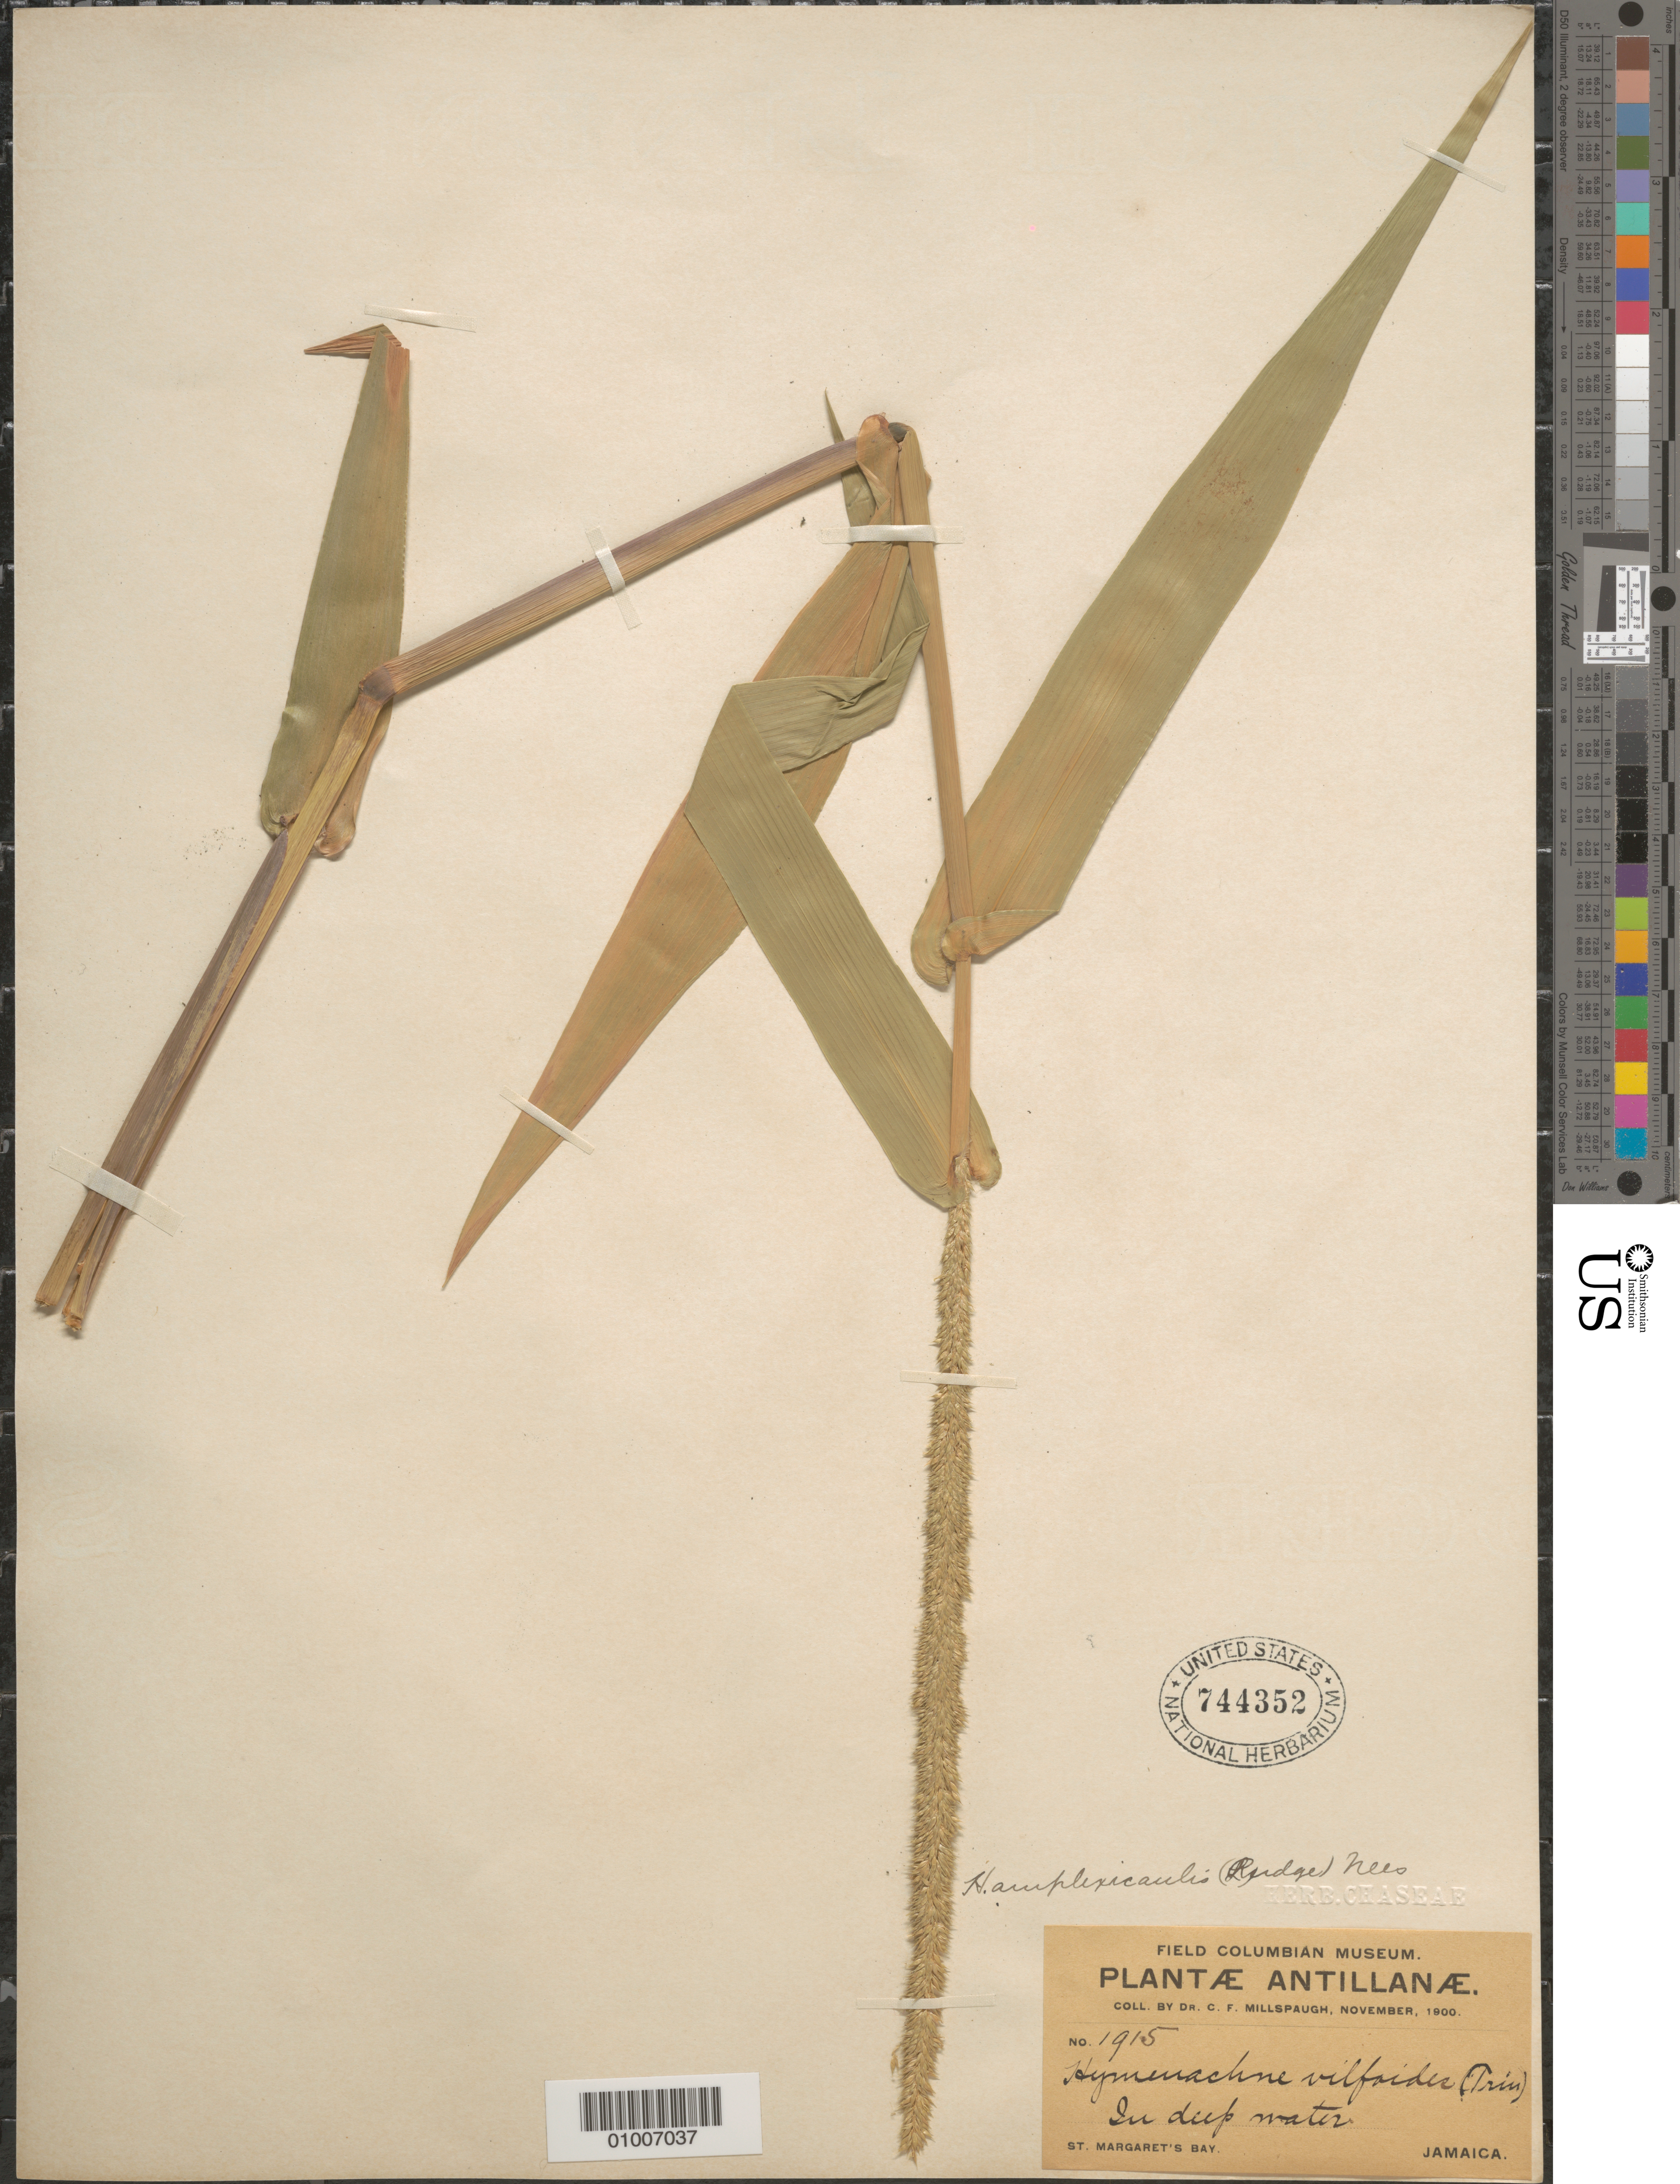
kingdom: Plantae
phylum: Tracheophyta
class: Liliopsida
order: Poales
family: Poaceae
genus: Hymenachne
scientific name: Hymenachne amplexicaulis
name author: (Rudge) Nees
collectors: C. F. Millspaugh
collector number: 1915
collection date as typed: Nov 1900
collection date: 1900-11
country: Jamaica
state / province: Portland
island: Jamaica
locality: St. Margaret's Bay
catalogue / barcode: US 744352